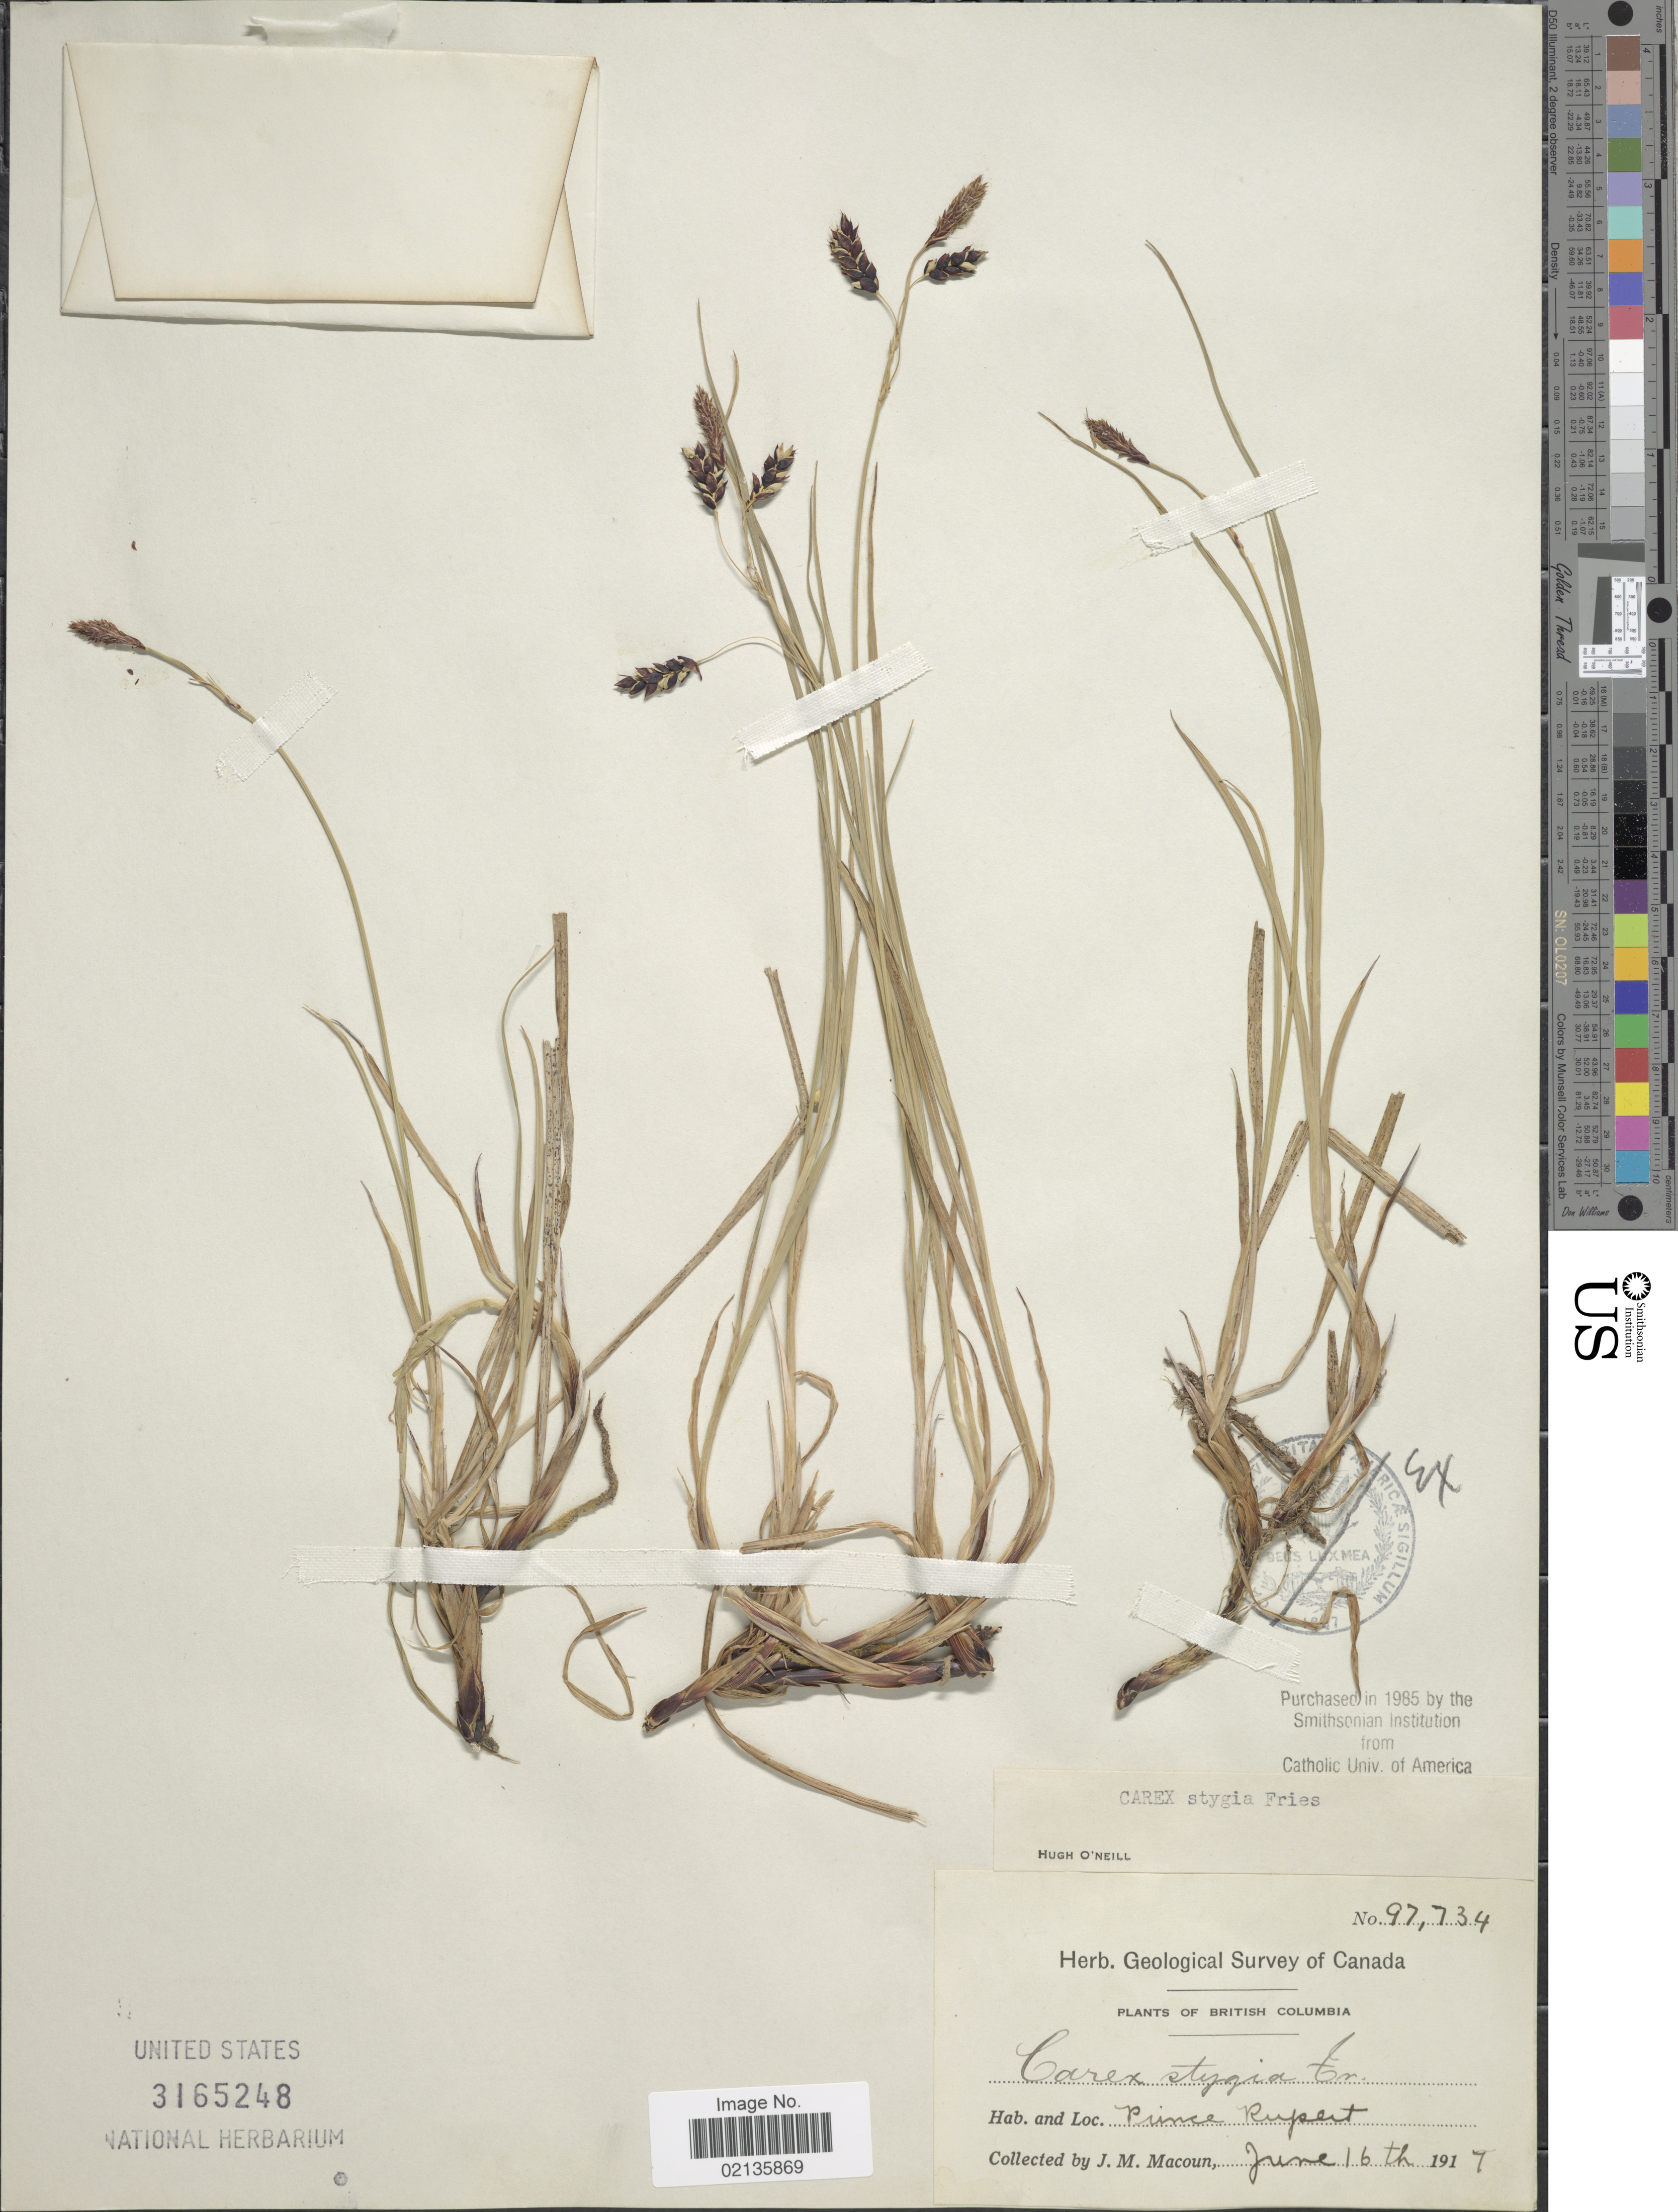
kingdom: Plantae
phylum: Tracheophyta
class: Liliopsida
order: Poales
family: Cyperaceae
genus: Carex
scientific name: Carex x stygia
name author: Fr.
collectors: J. M. Macoun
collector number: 97734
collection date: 1917-06-16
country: Canada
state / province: British Columbia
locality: Prince Rupert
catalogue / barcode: US 3165248